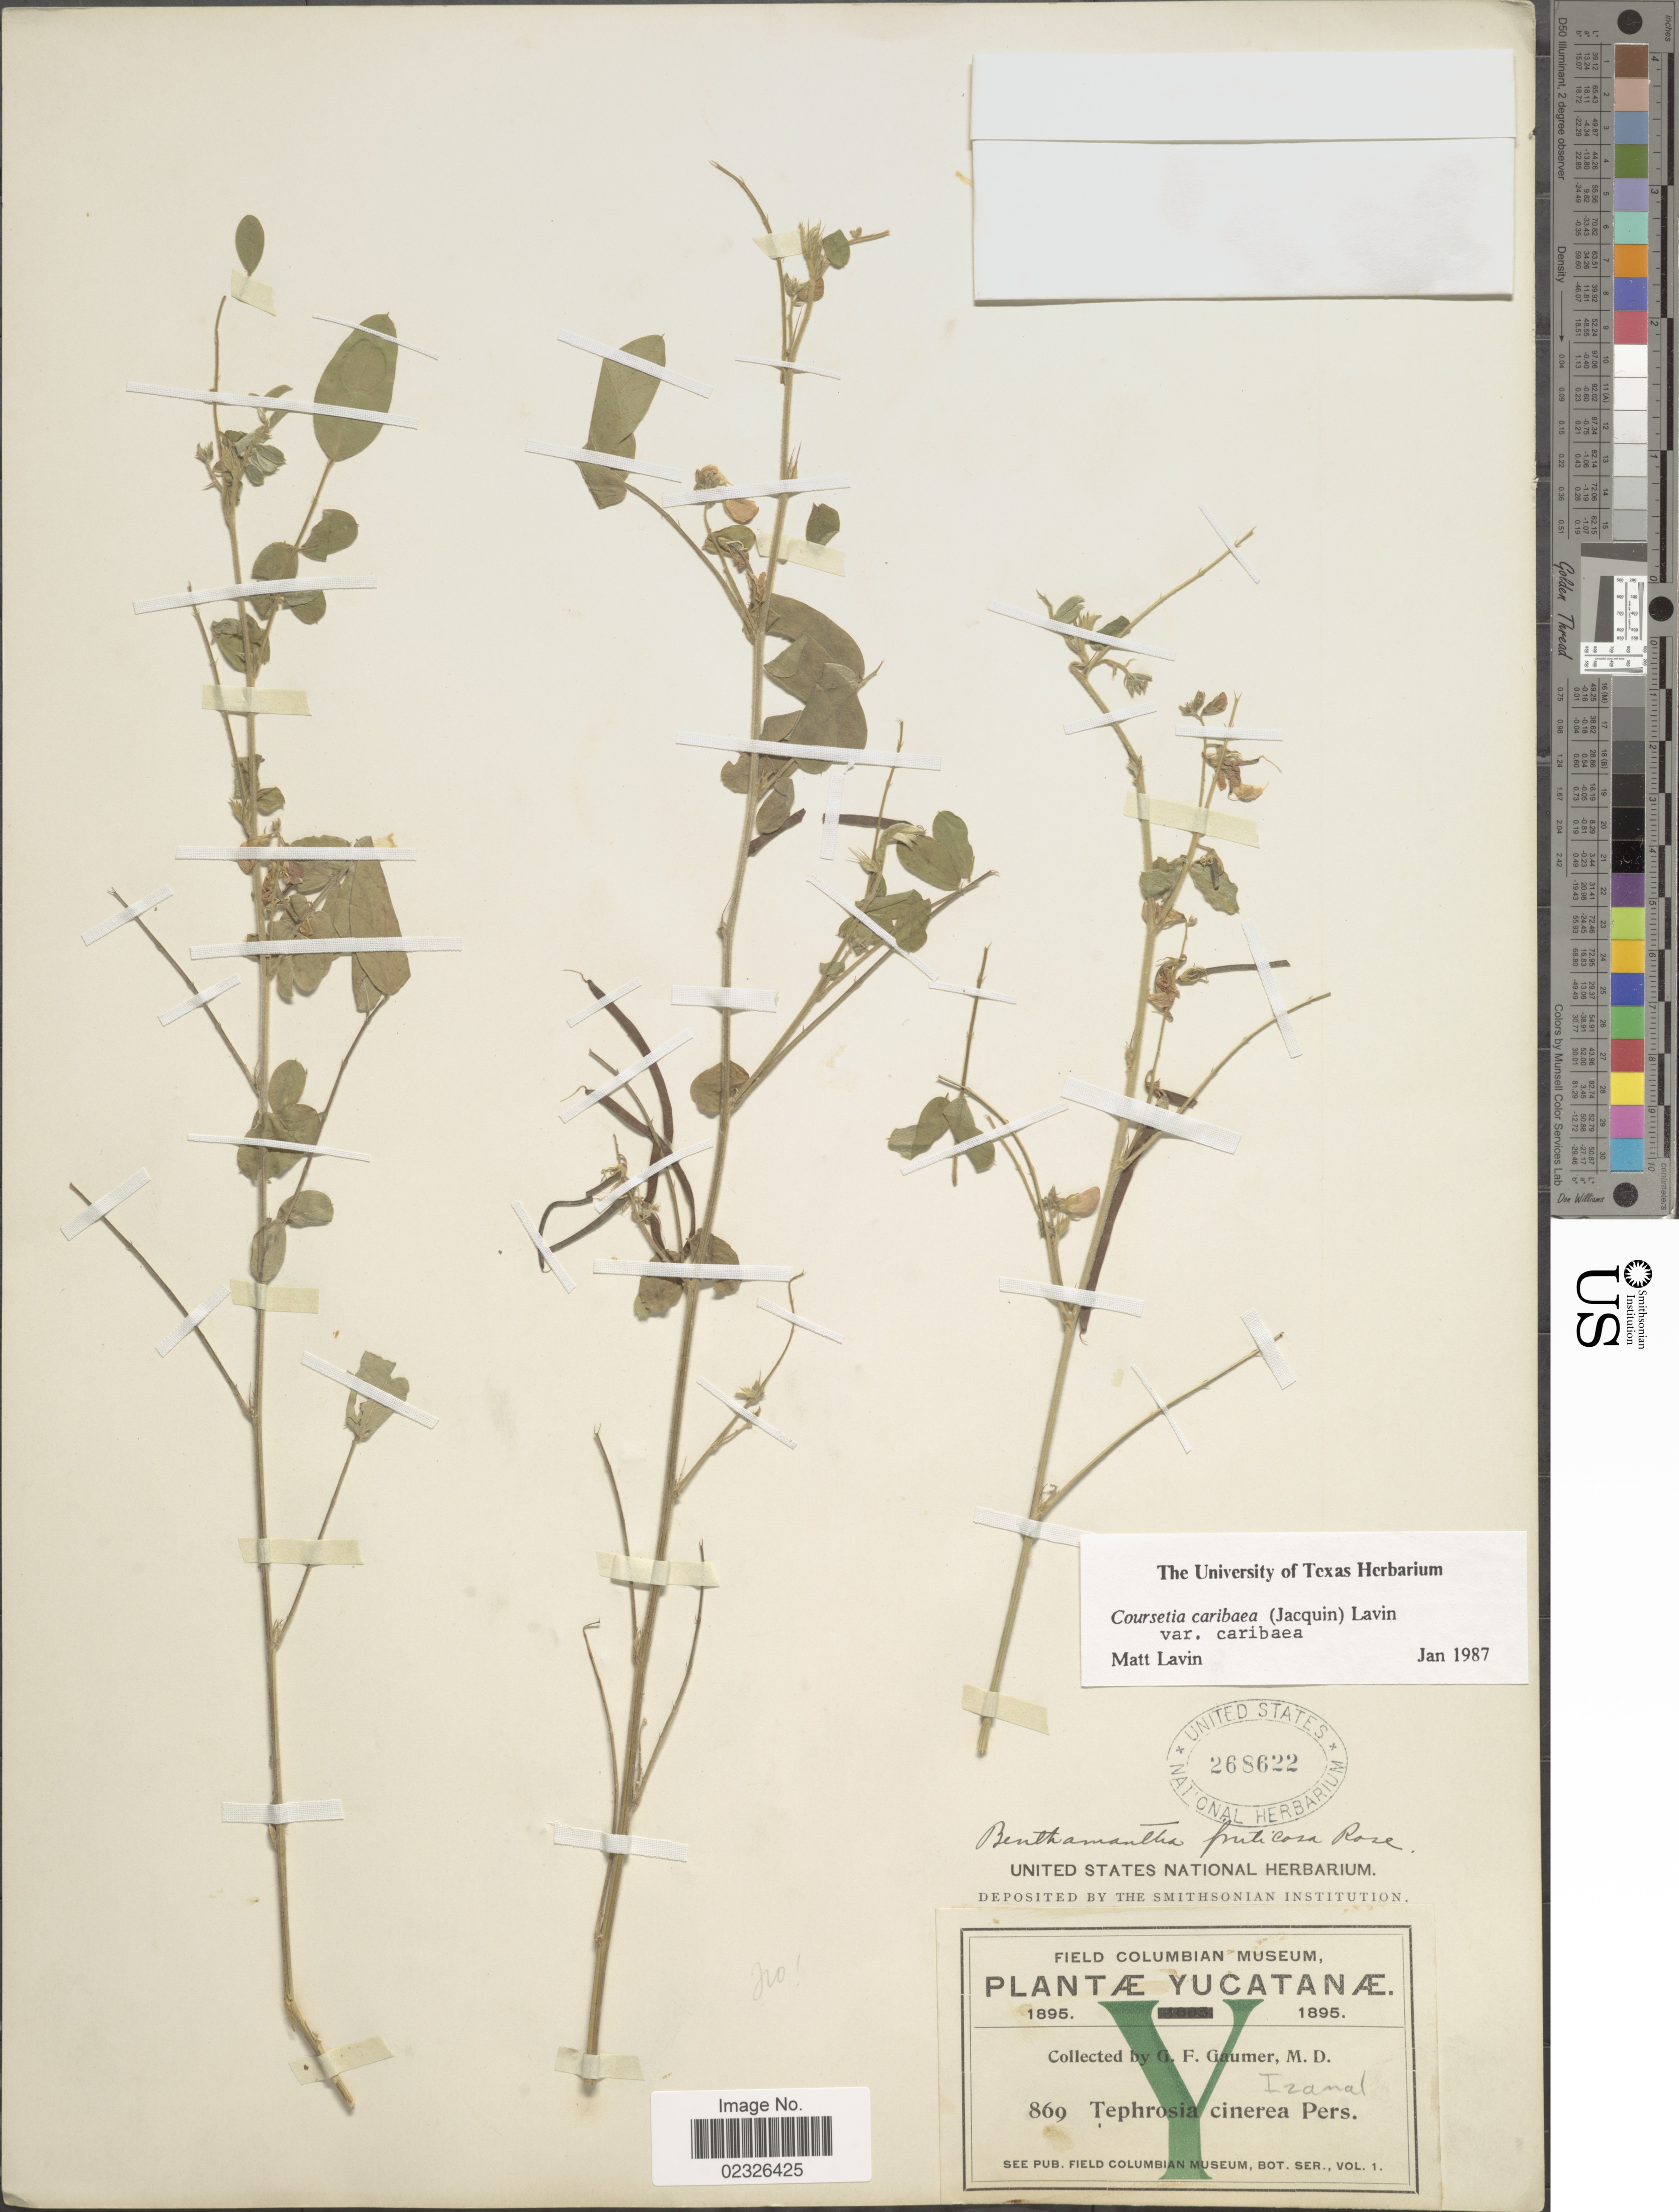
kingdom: Plantae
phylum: Tracheophyta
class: Magnoliopsida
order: Fabales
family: Fabaceae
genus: Coursetia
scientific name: Coursetia caribaea var. caribaea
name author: (Jacq.) Lavin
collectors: G. F. Gaumer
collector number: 869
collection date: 1895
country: Mexico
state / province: Yucatán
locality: Yucatanae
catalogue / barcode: US 268622